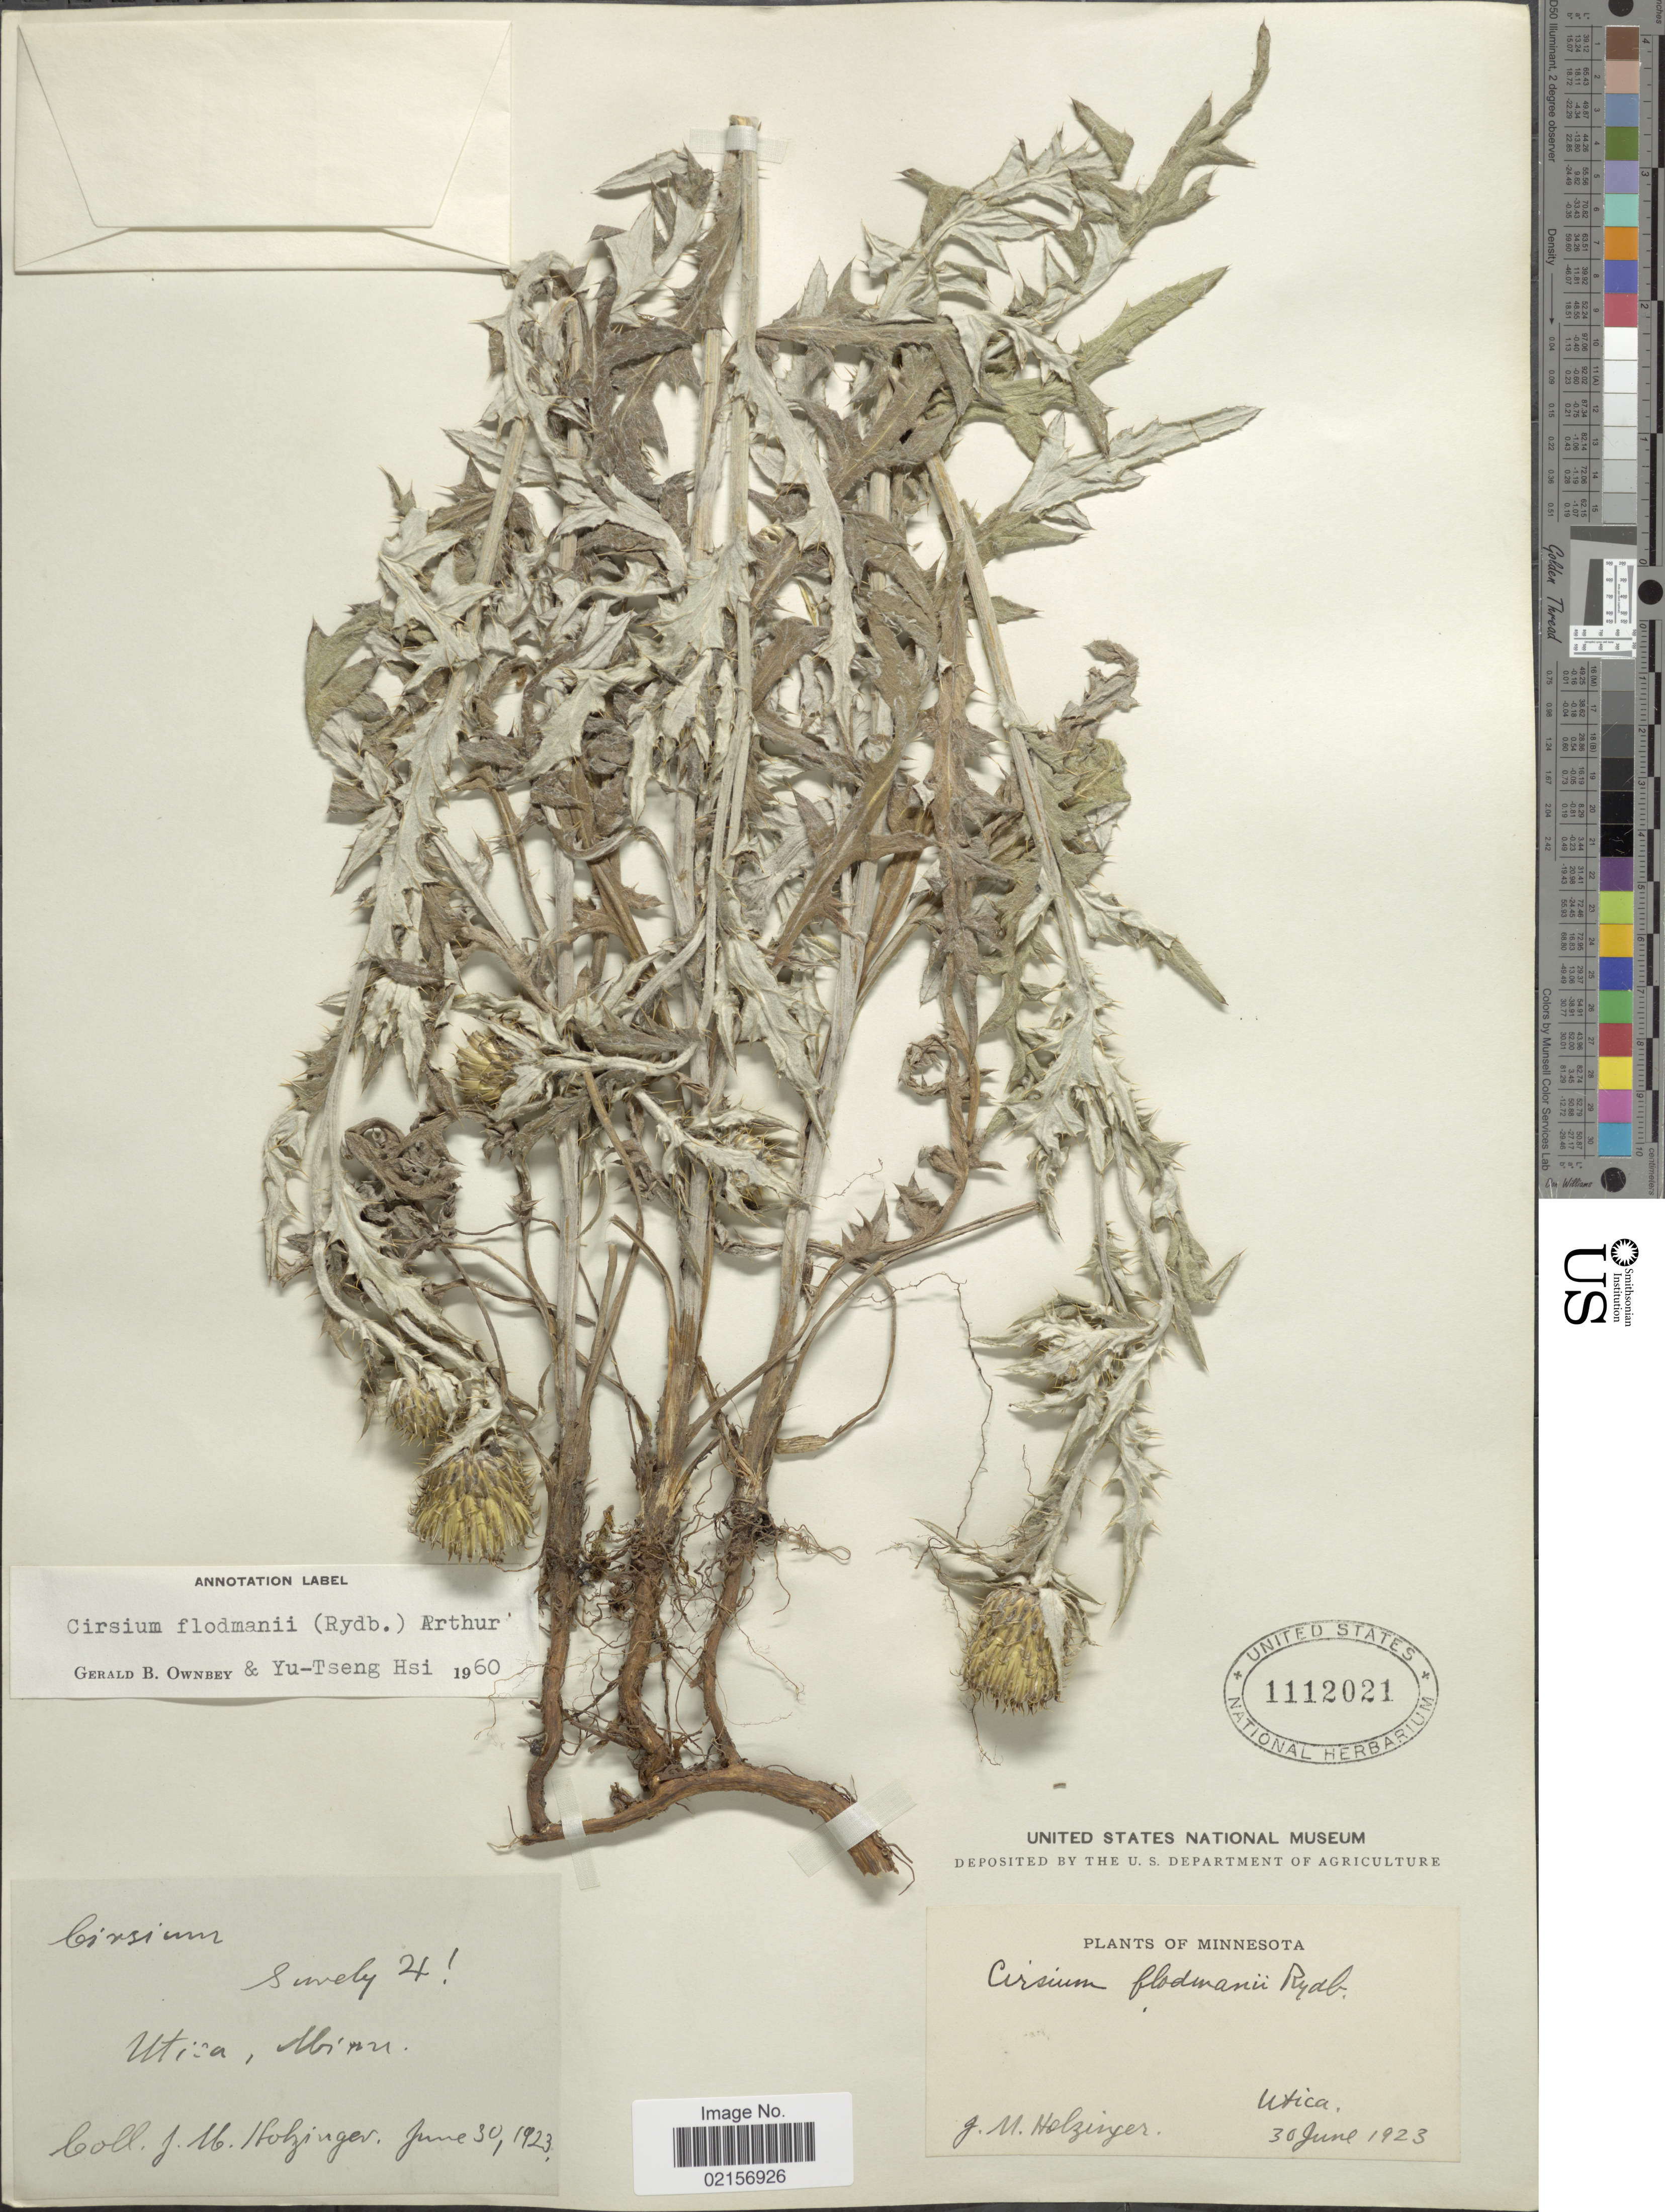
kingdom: Plantae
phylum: Tracheophyta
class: Magnoliopsida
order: Asterales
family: Asteraceae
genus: Cirsium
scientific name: Cirsium flodmanii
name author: (Rydb.) Arthur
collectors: J. M. Holzinger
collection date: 1923-06-30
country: United States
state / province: Minnesota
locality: Utica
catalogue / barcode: US 1112021